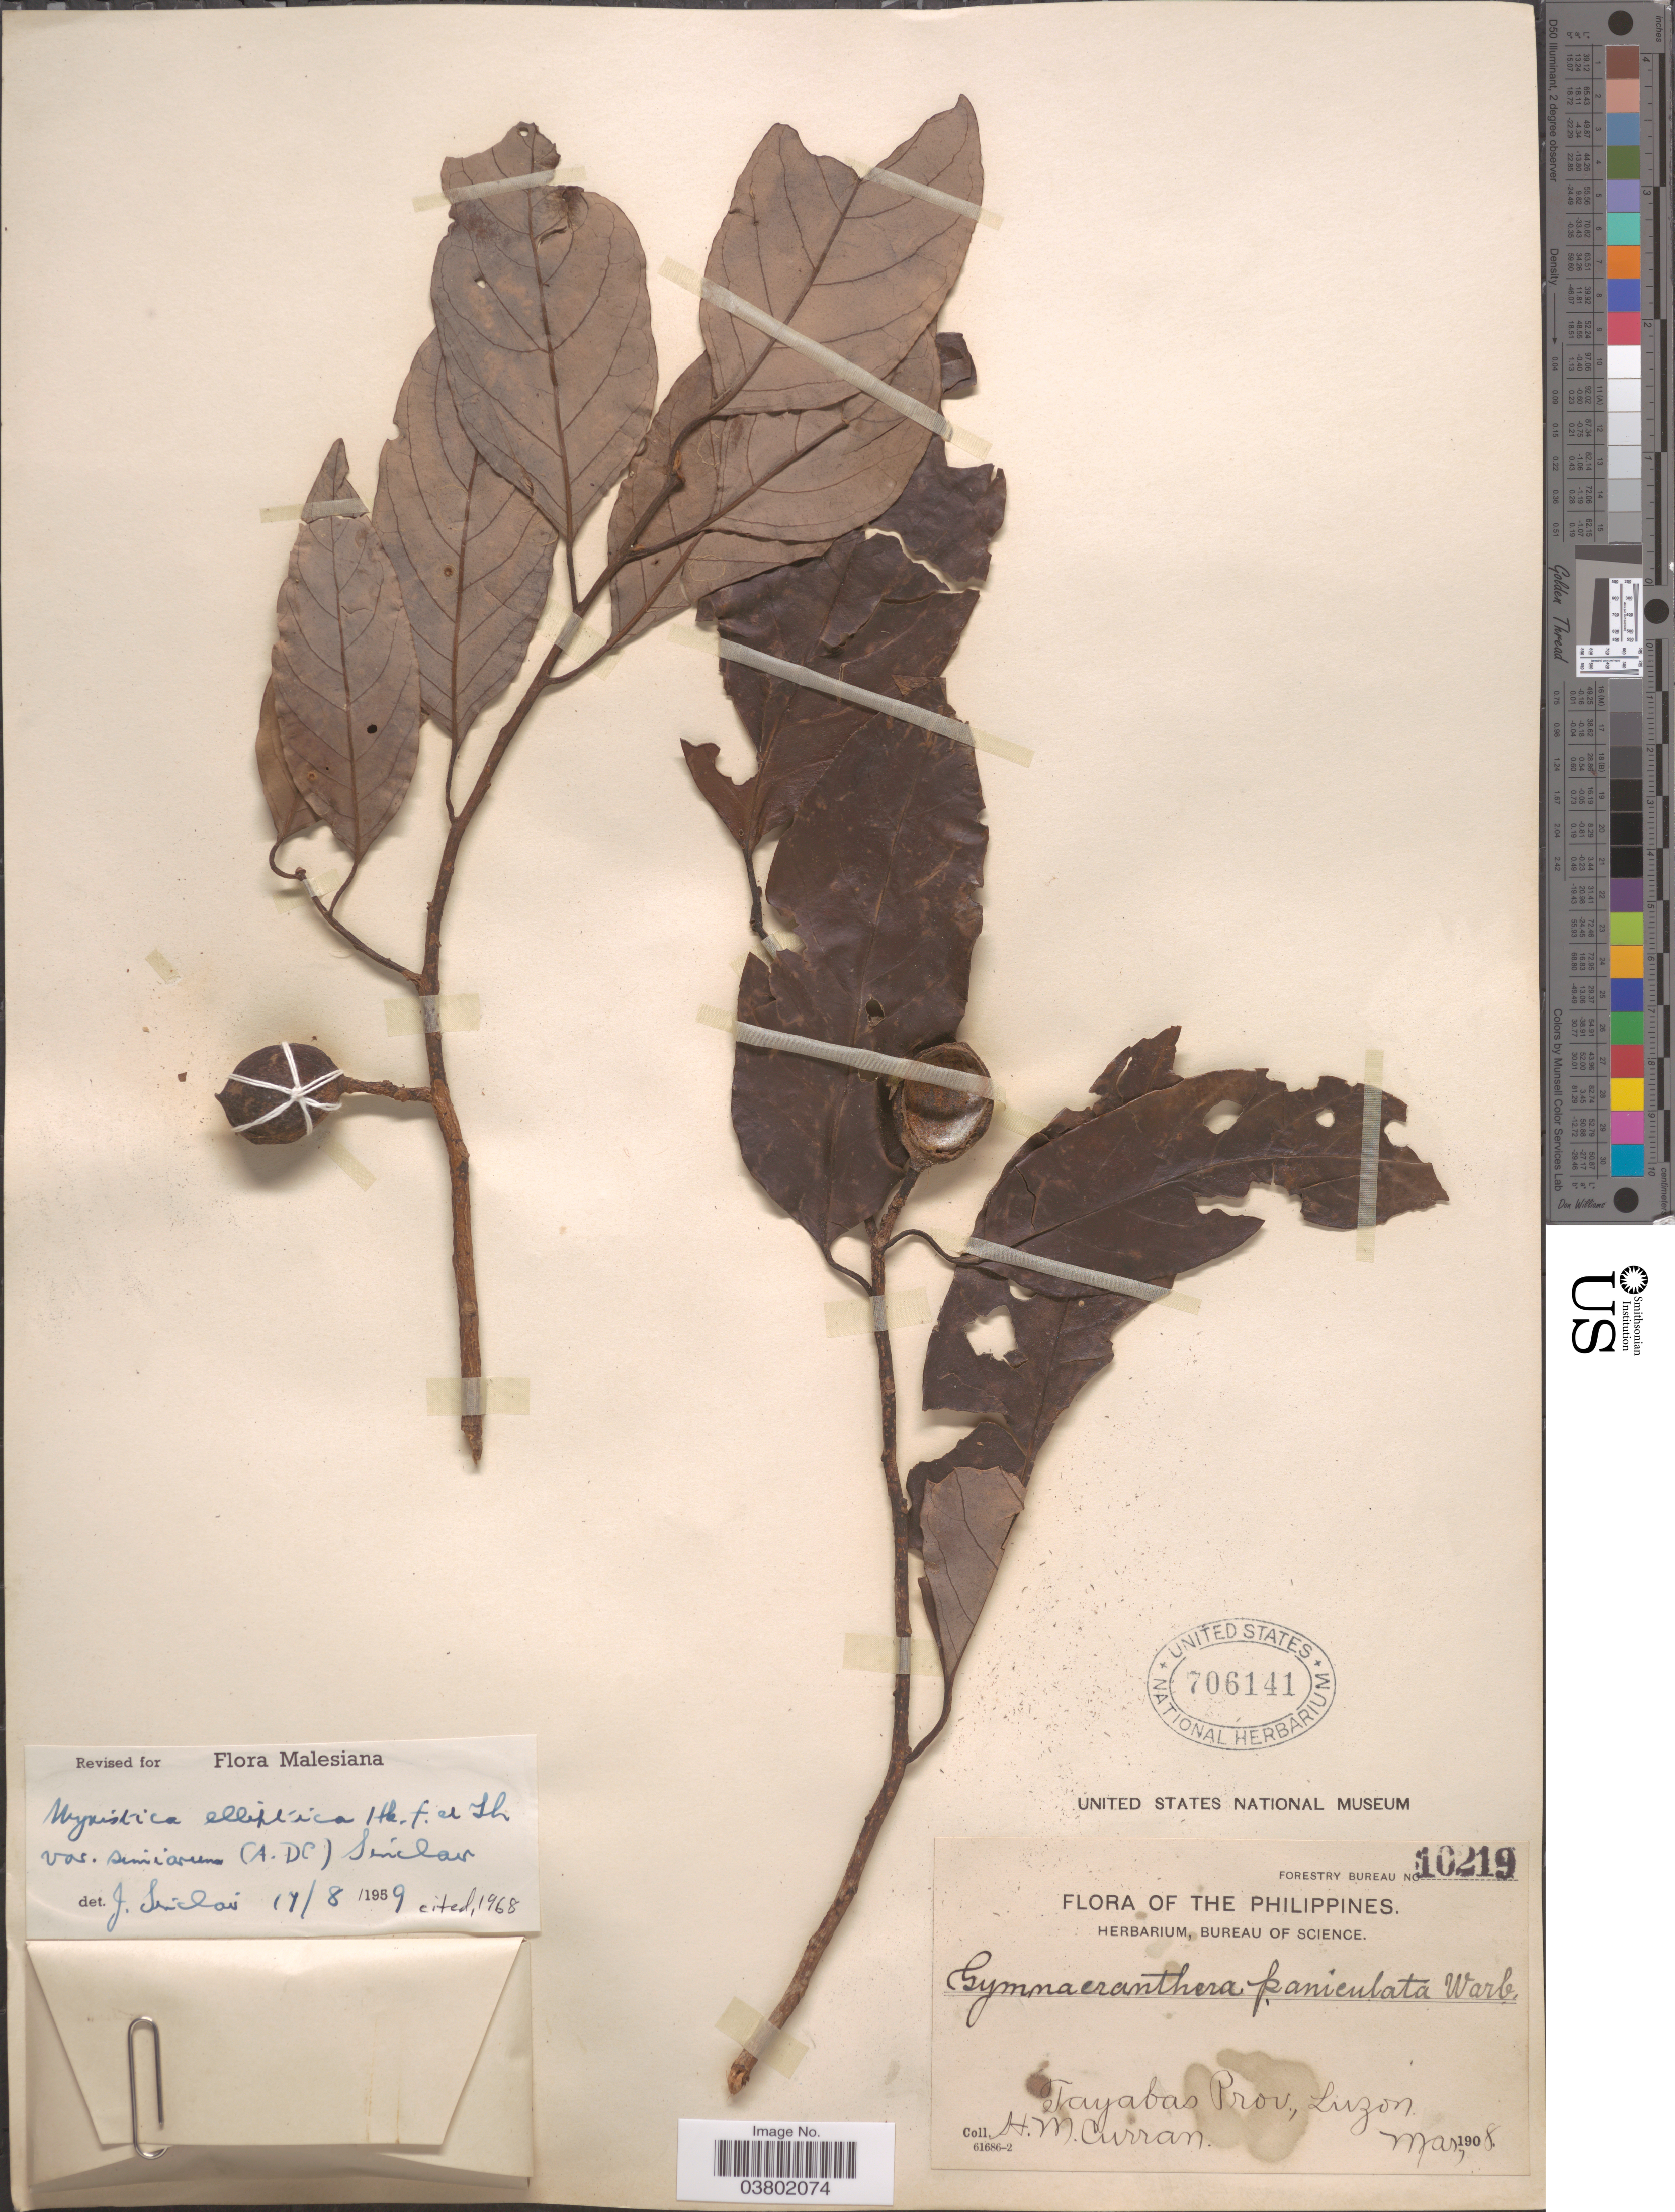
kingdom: Plantae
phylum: Tracheophyta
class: Magnoliopsida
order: Magnoliales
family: Myristicaceae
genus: Myristica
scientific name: Myristica elliptica var. simiarum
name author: (A. DC.) J. Sinclair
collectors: H. M. Curran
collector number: Forestry Bureau 10219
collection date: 1908-03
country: Philippines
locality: Tayabas Prov. Luzon.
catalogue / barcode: US 706141